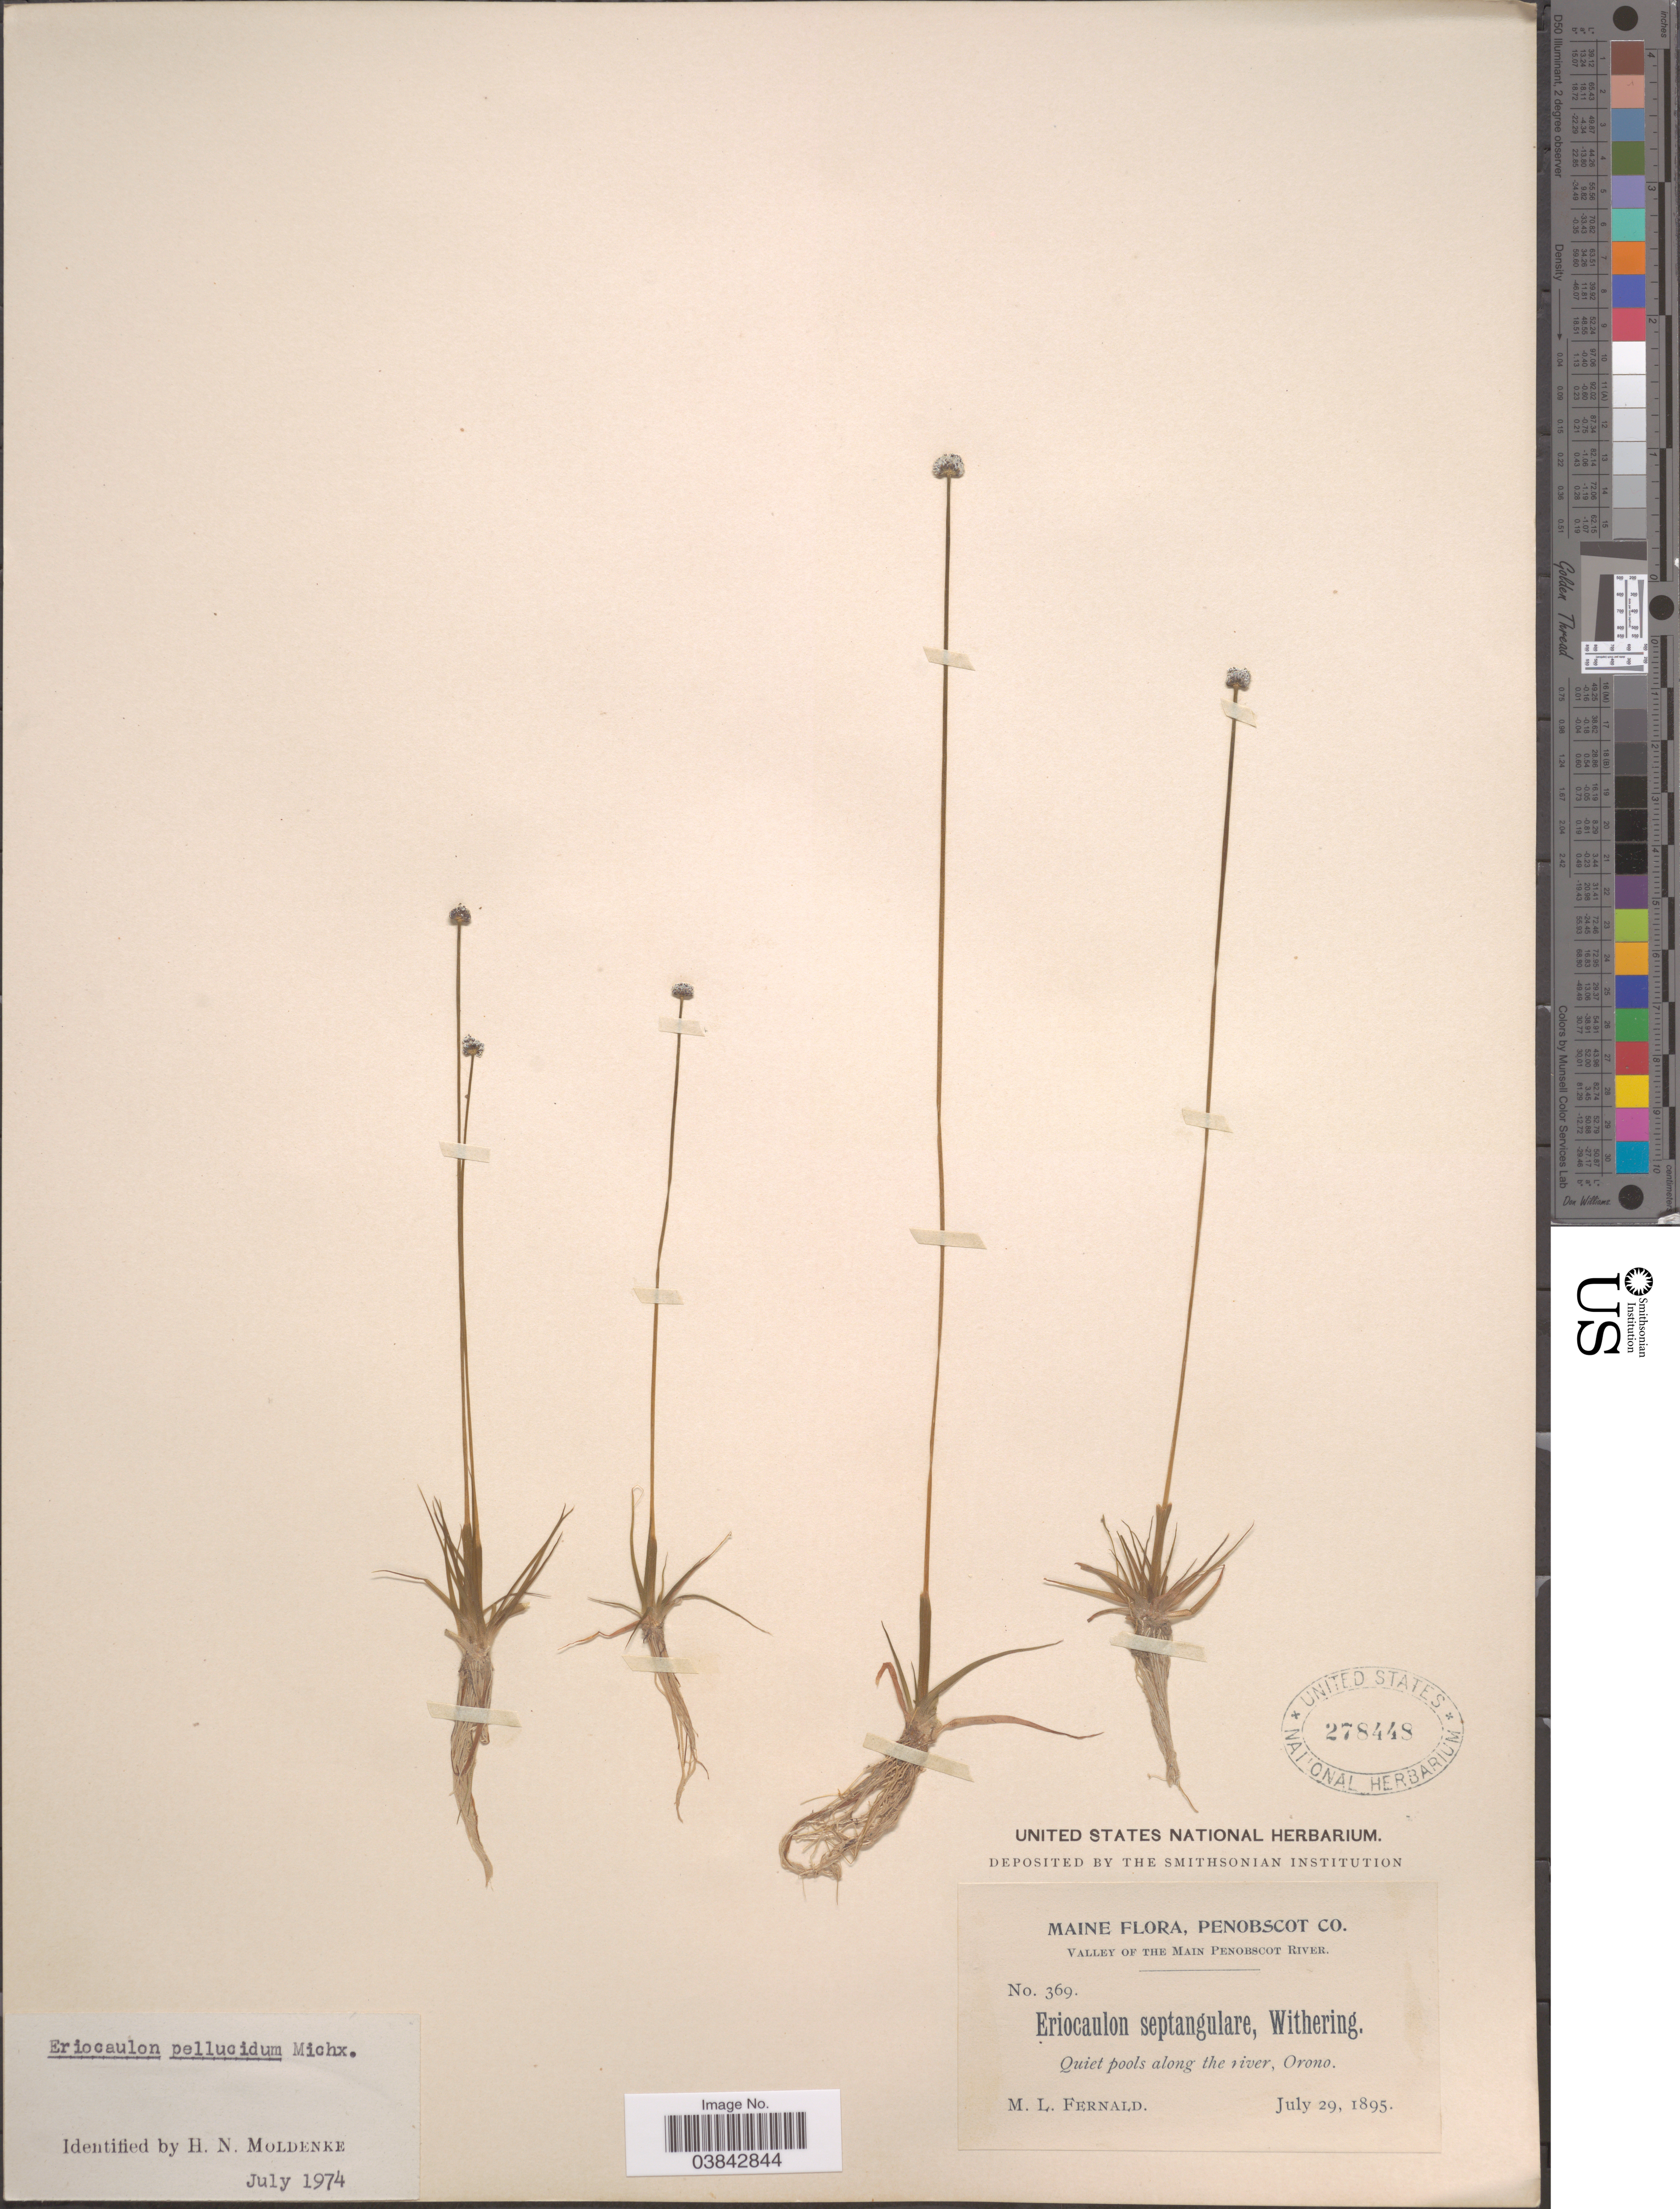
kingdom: Plantae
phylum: Tracheophyta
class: Liliopsida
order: Poales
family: Eriocaulaceae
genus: Eriocaulon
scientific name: Eriocaulon aquaticum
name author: (Hill) Druce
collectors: M. L. Fernald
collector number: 369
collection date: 1895-07-29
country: United States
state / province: Maine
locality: Penobscot Co. Valley of The Main Penobscot River. Quiet pools along the river, Orono.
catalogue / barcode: US 278448